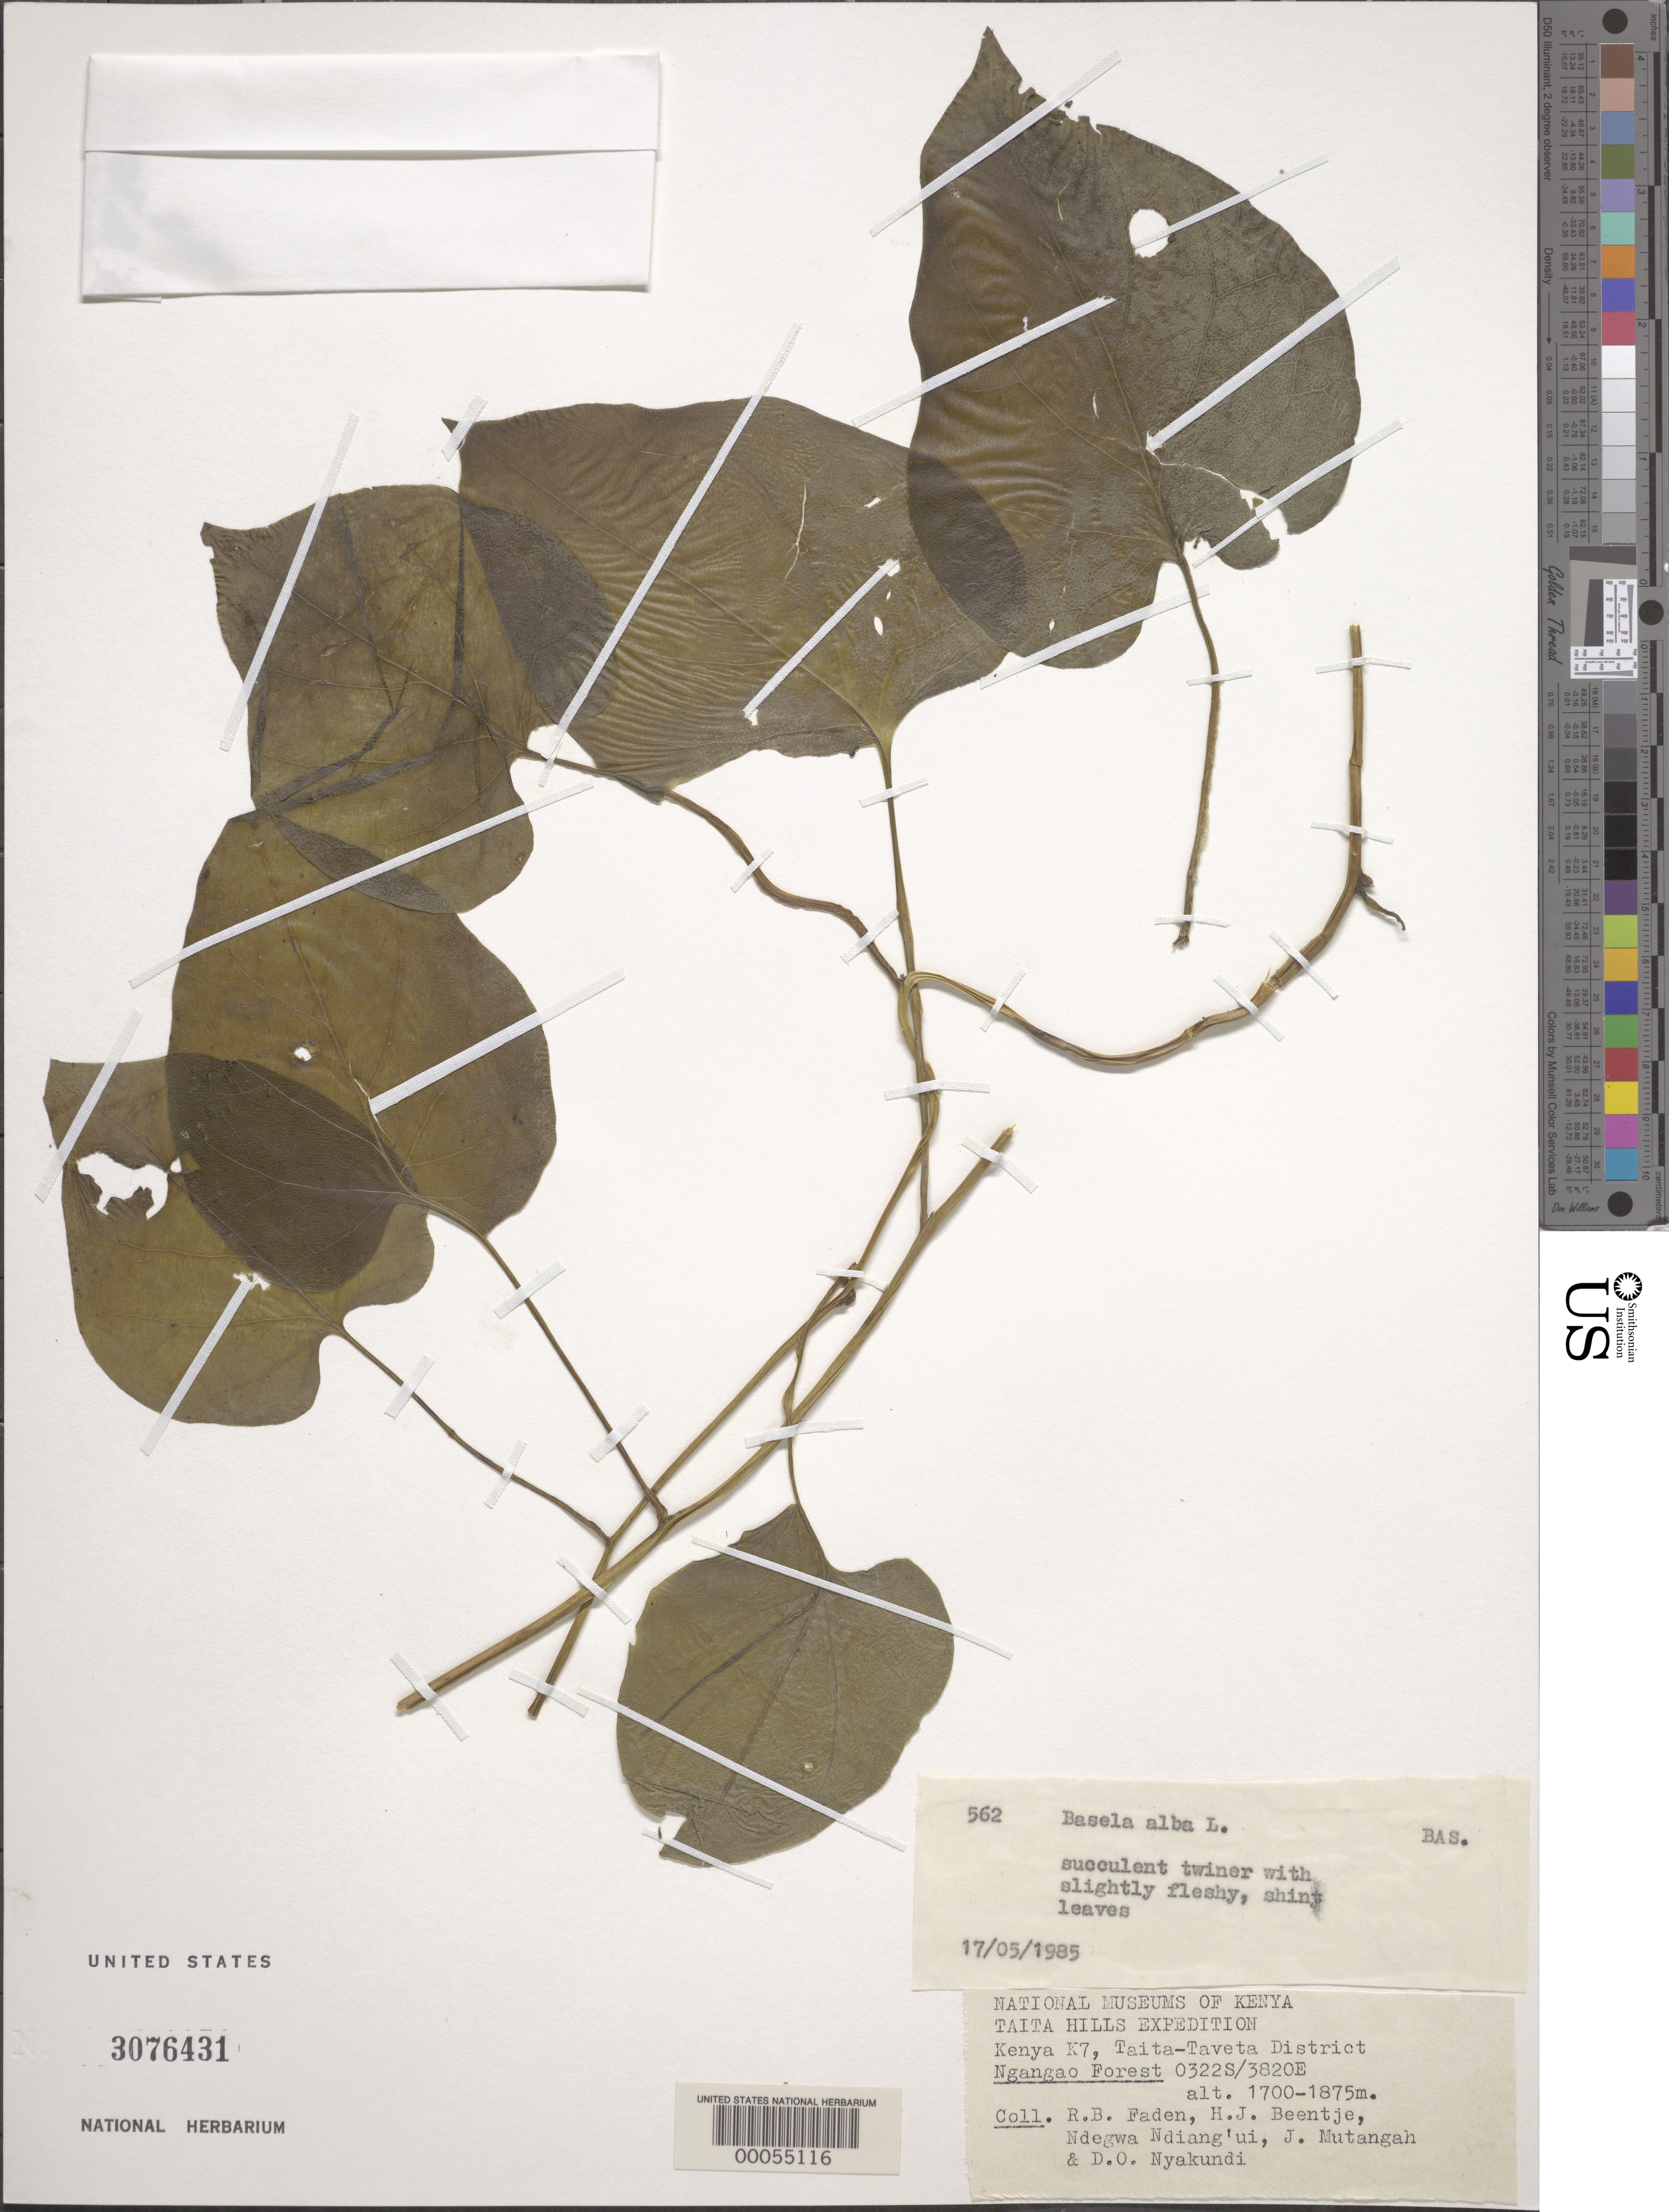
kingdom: Plantae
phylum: Tracheophyta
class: Magnoliopsida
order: Caryophyllales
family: Basellaceae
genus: Basella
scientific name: Basella alba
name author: L.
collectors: R. B. Faden, H. J. Beentje, N. Ndiang'ui, J. Mutangah & D. Nyakundi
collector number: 562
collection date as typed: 17 May 1985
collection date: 1985-05-17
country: Kenya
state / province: Taita Taveta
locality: Ngangao forest 0322s/3820e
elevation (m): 1700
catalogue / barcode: US 3076431